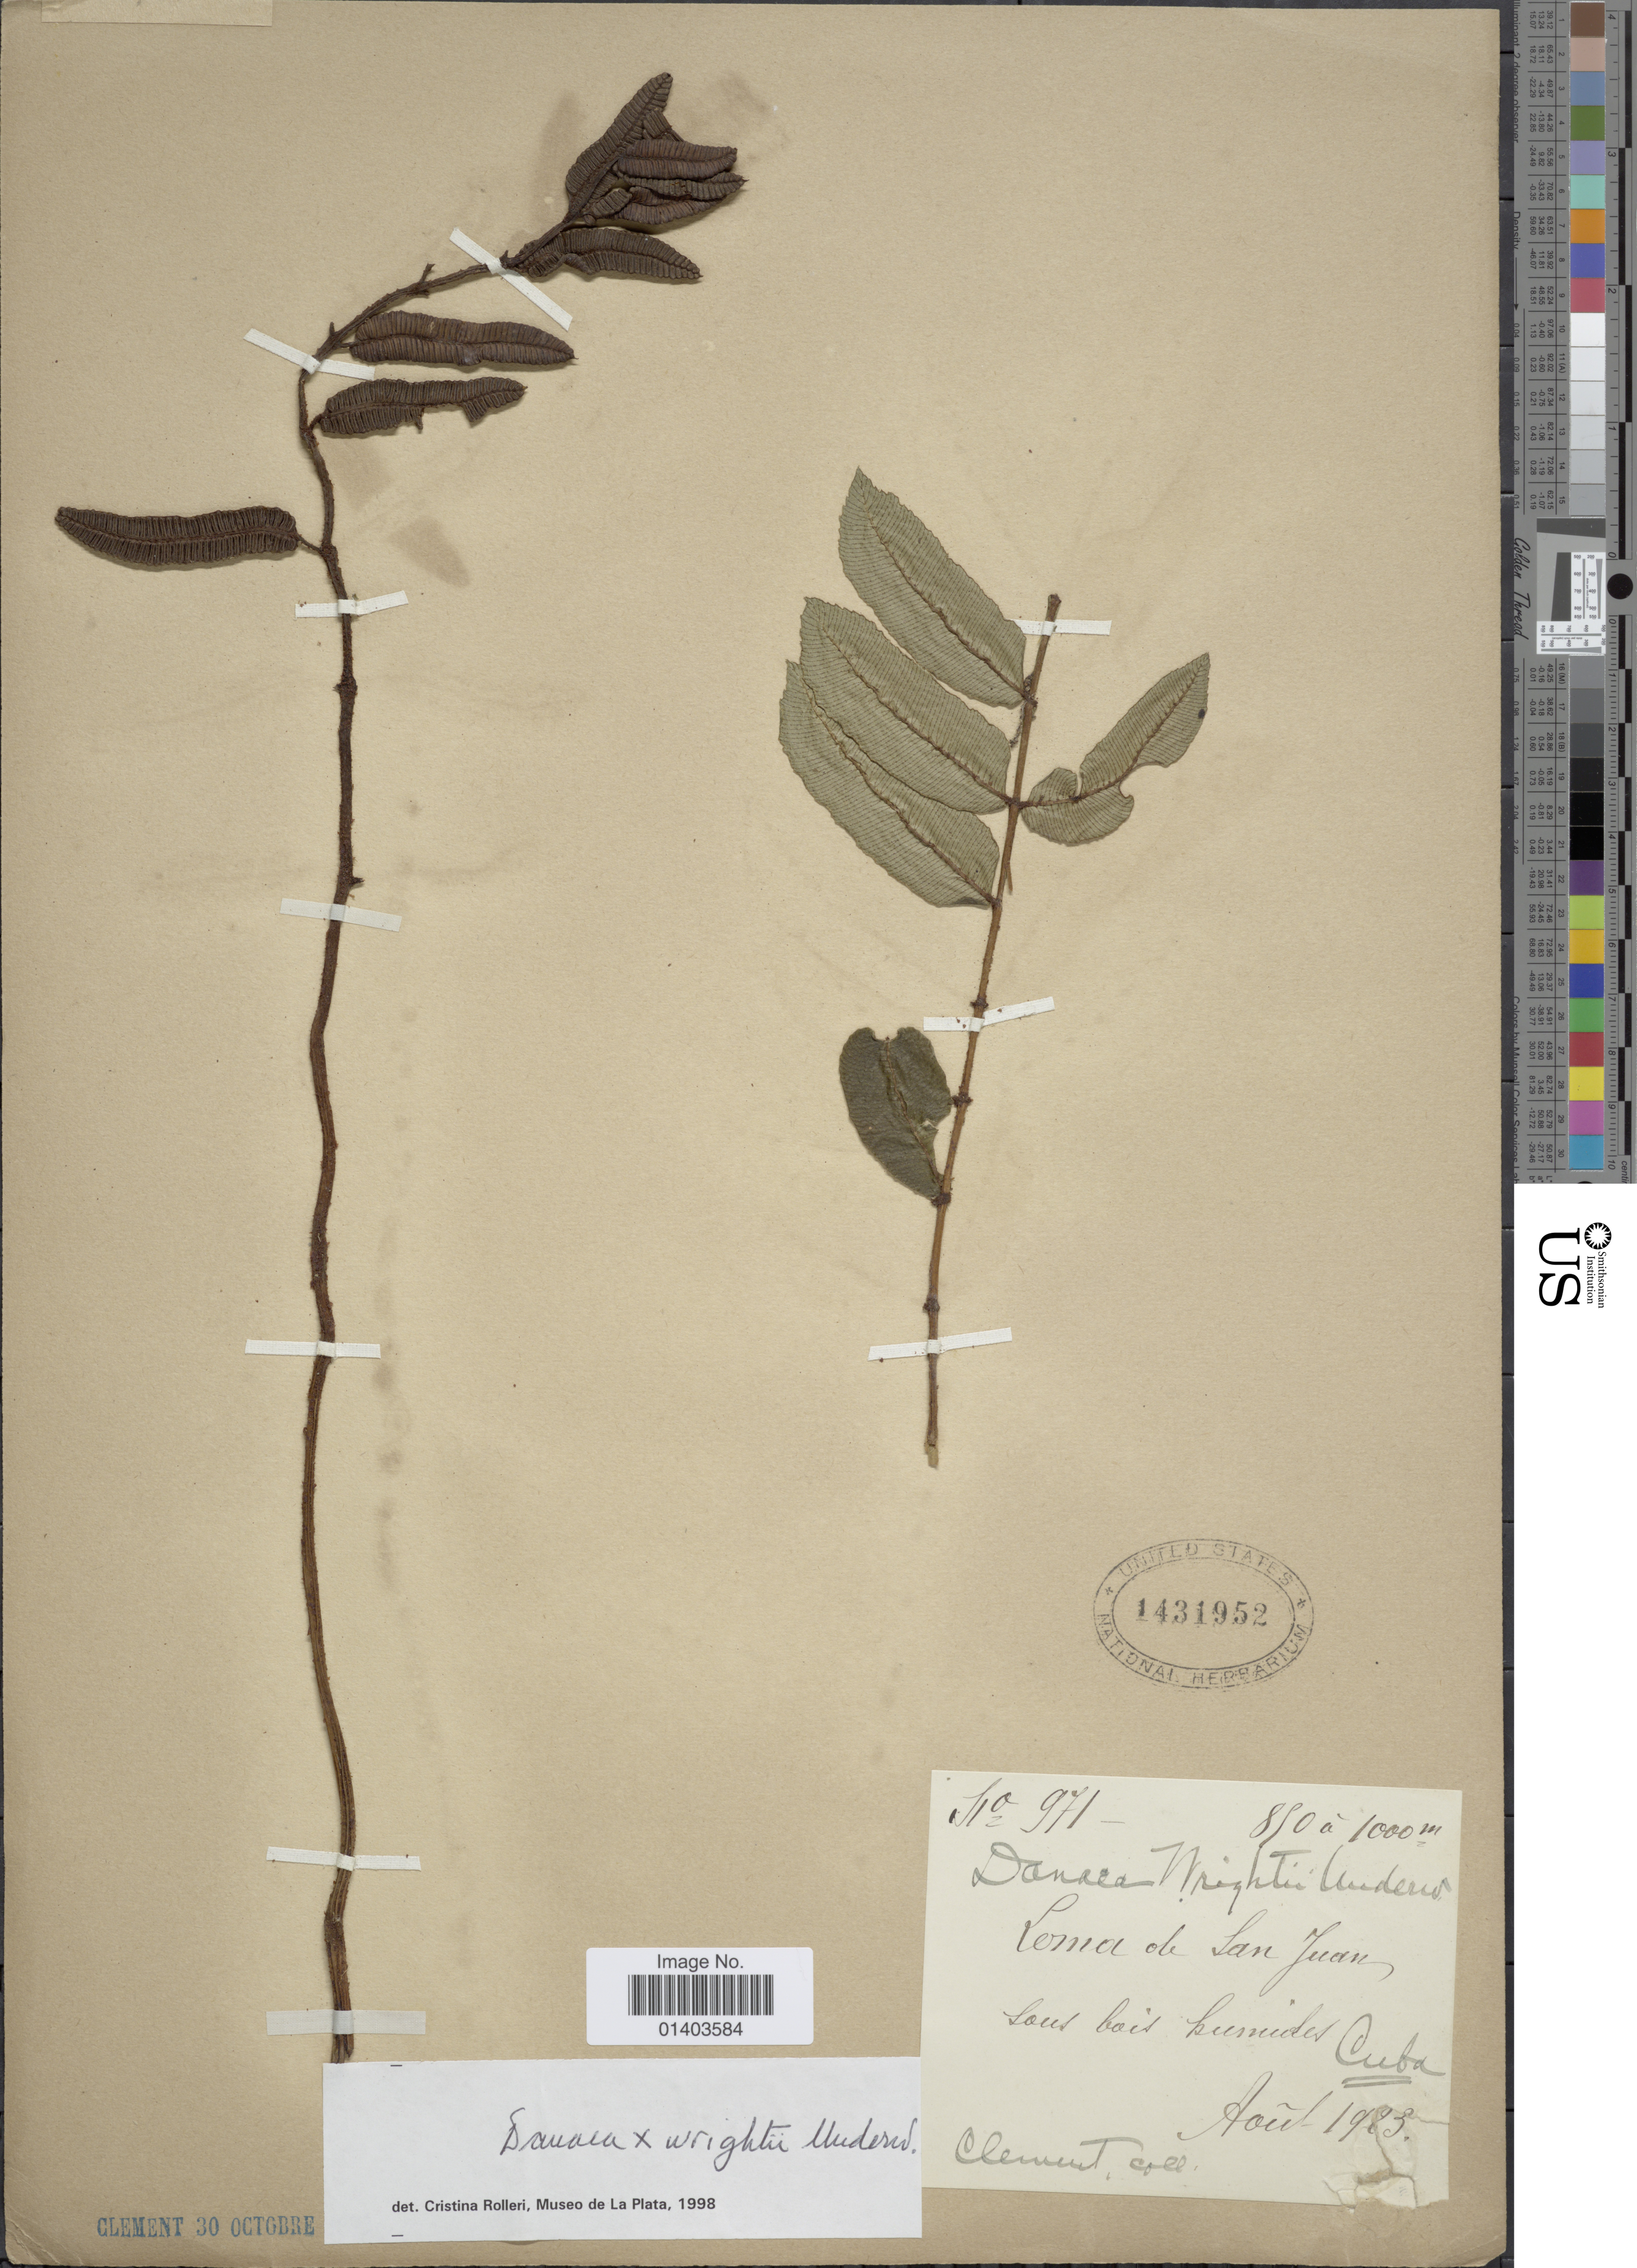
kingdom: Plantae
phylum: Tracheophyta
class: Polypodiopsida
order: Marattiales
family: Marattiaceae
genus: Danaea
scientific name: Danaea x wrightii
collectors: -. Clement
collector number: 971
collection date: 1923-08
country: Cuba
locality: Loma de San Juan, Sous bois humides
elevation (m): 890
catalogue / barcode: US 1431952